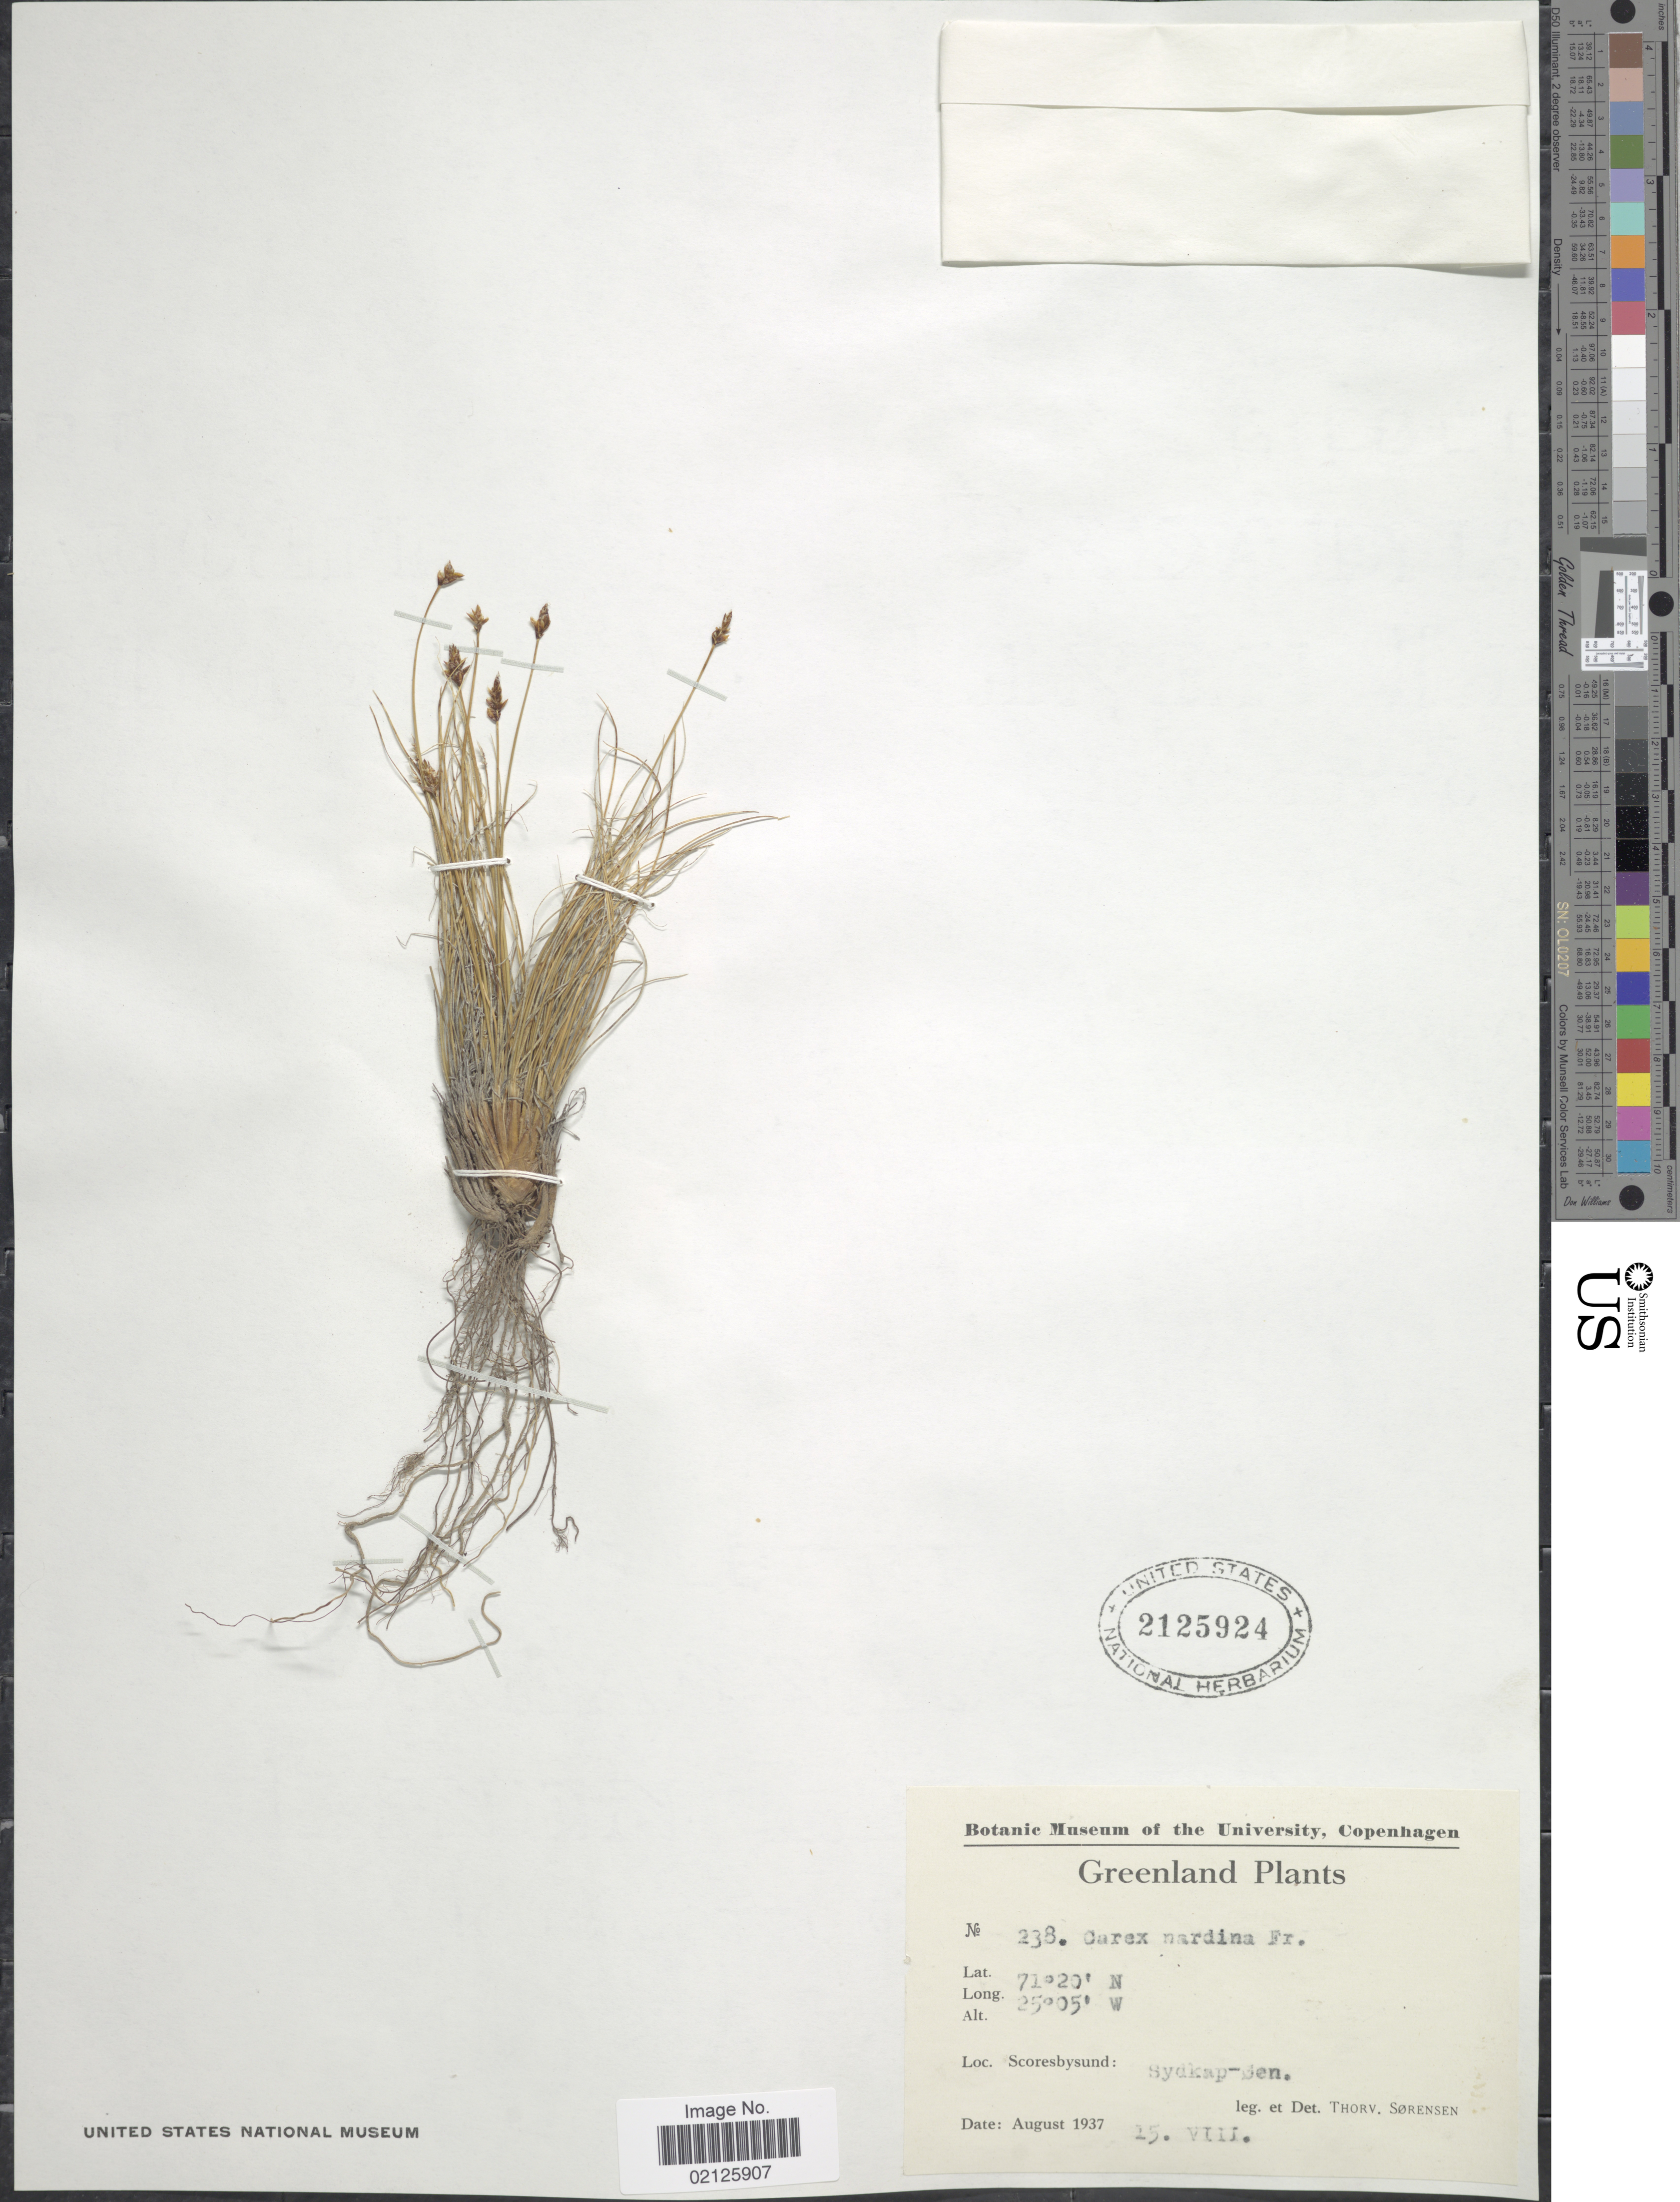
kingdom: Plantae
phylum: Tracheophyta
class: Liliopsida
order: Poales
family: Cyperaceae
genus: Carex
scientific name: Carex nardina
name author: (Hornem.) Fr.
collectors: T. Sorensen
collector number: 238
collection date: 1937-08-15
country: Greenland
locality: Scoresbysund: Sydkap-Øen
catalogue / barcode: US 2125924